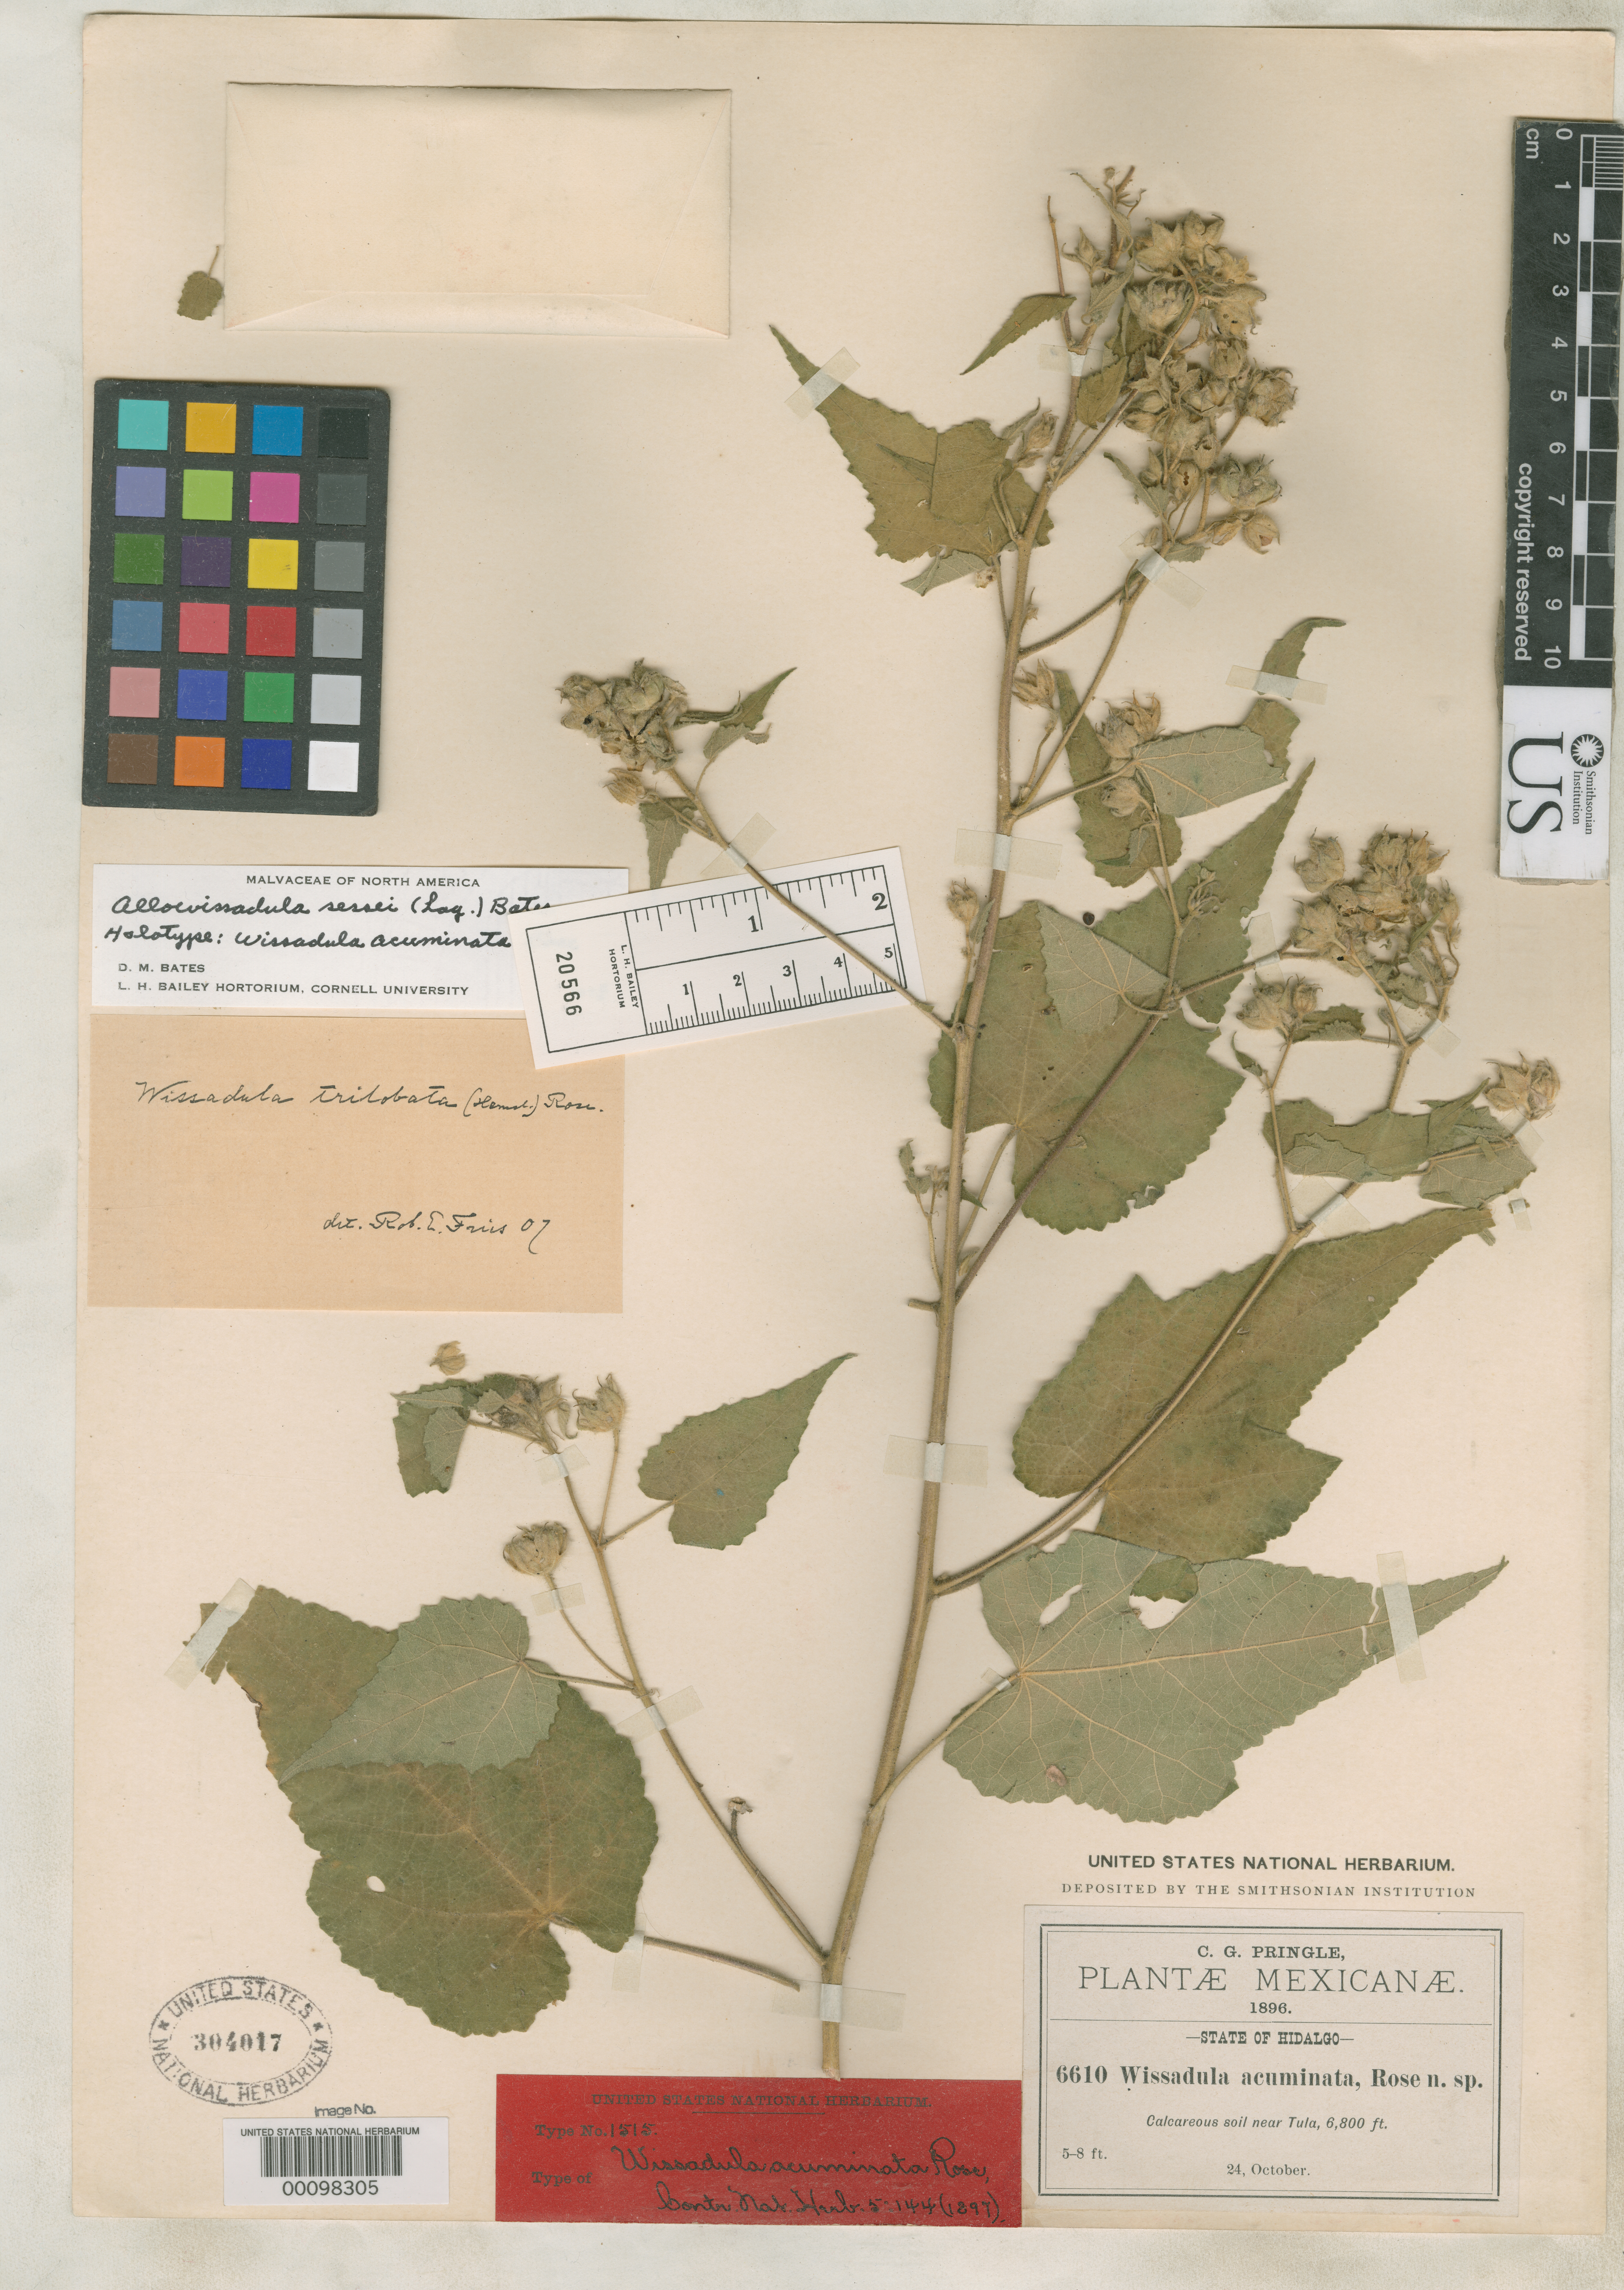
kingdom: Plantae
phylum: Tracheophyta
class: Magnoliopsida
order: Malvales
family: Malvaceae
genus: Wissadula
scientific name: Wissadula acuminata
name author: Rose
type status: Holotype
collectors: C. G. Pringle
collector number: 6610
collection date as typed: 24 Oct 1896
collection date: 1896-10-24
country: Mexico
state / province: Hidalgo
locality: Near Tula.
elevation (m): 2073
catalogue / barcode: US 304017